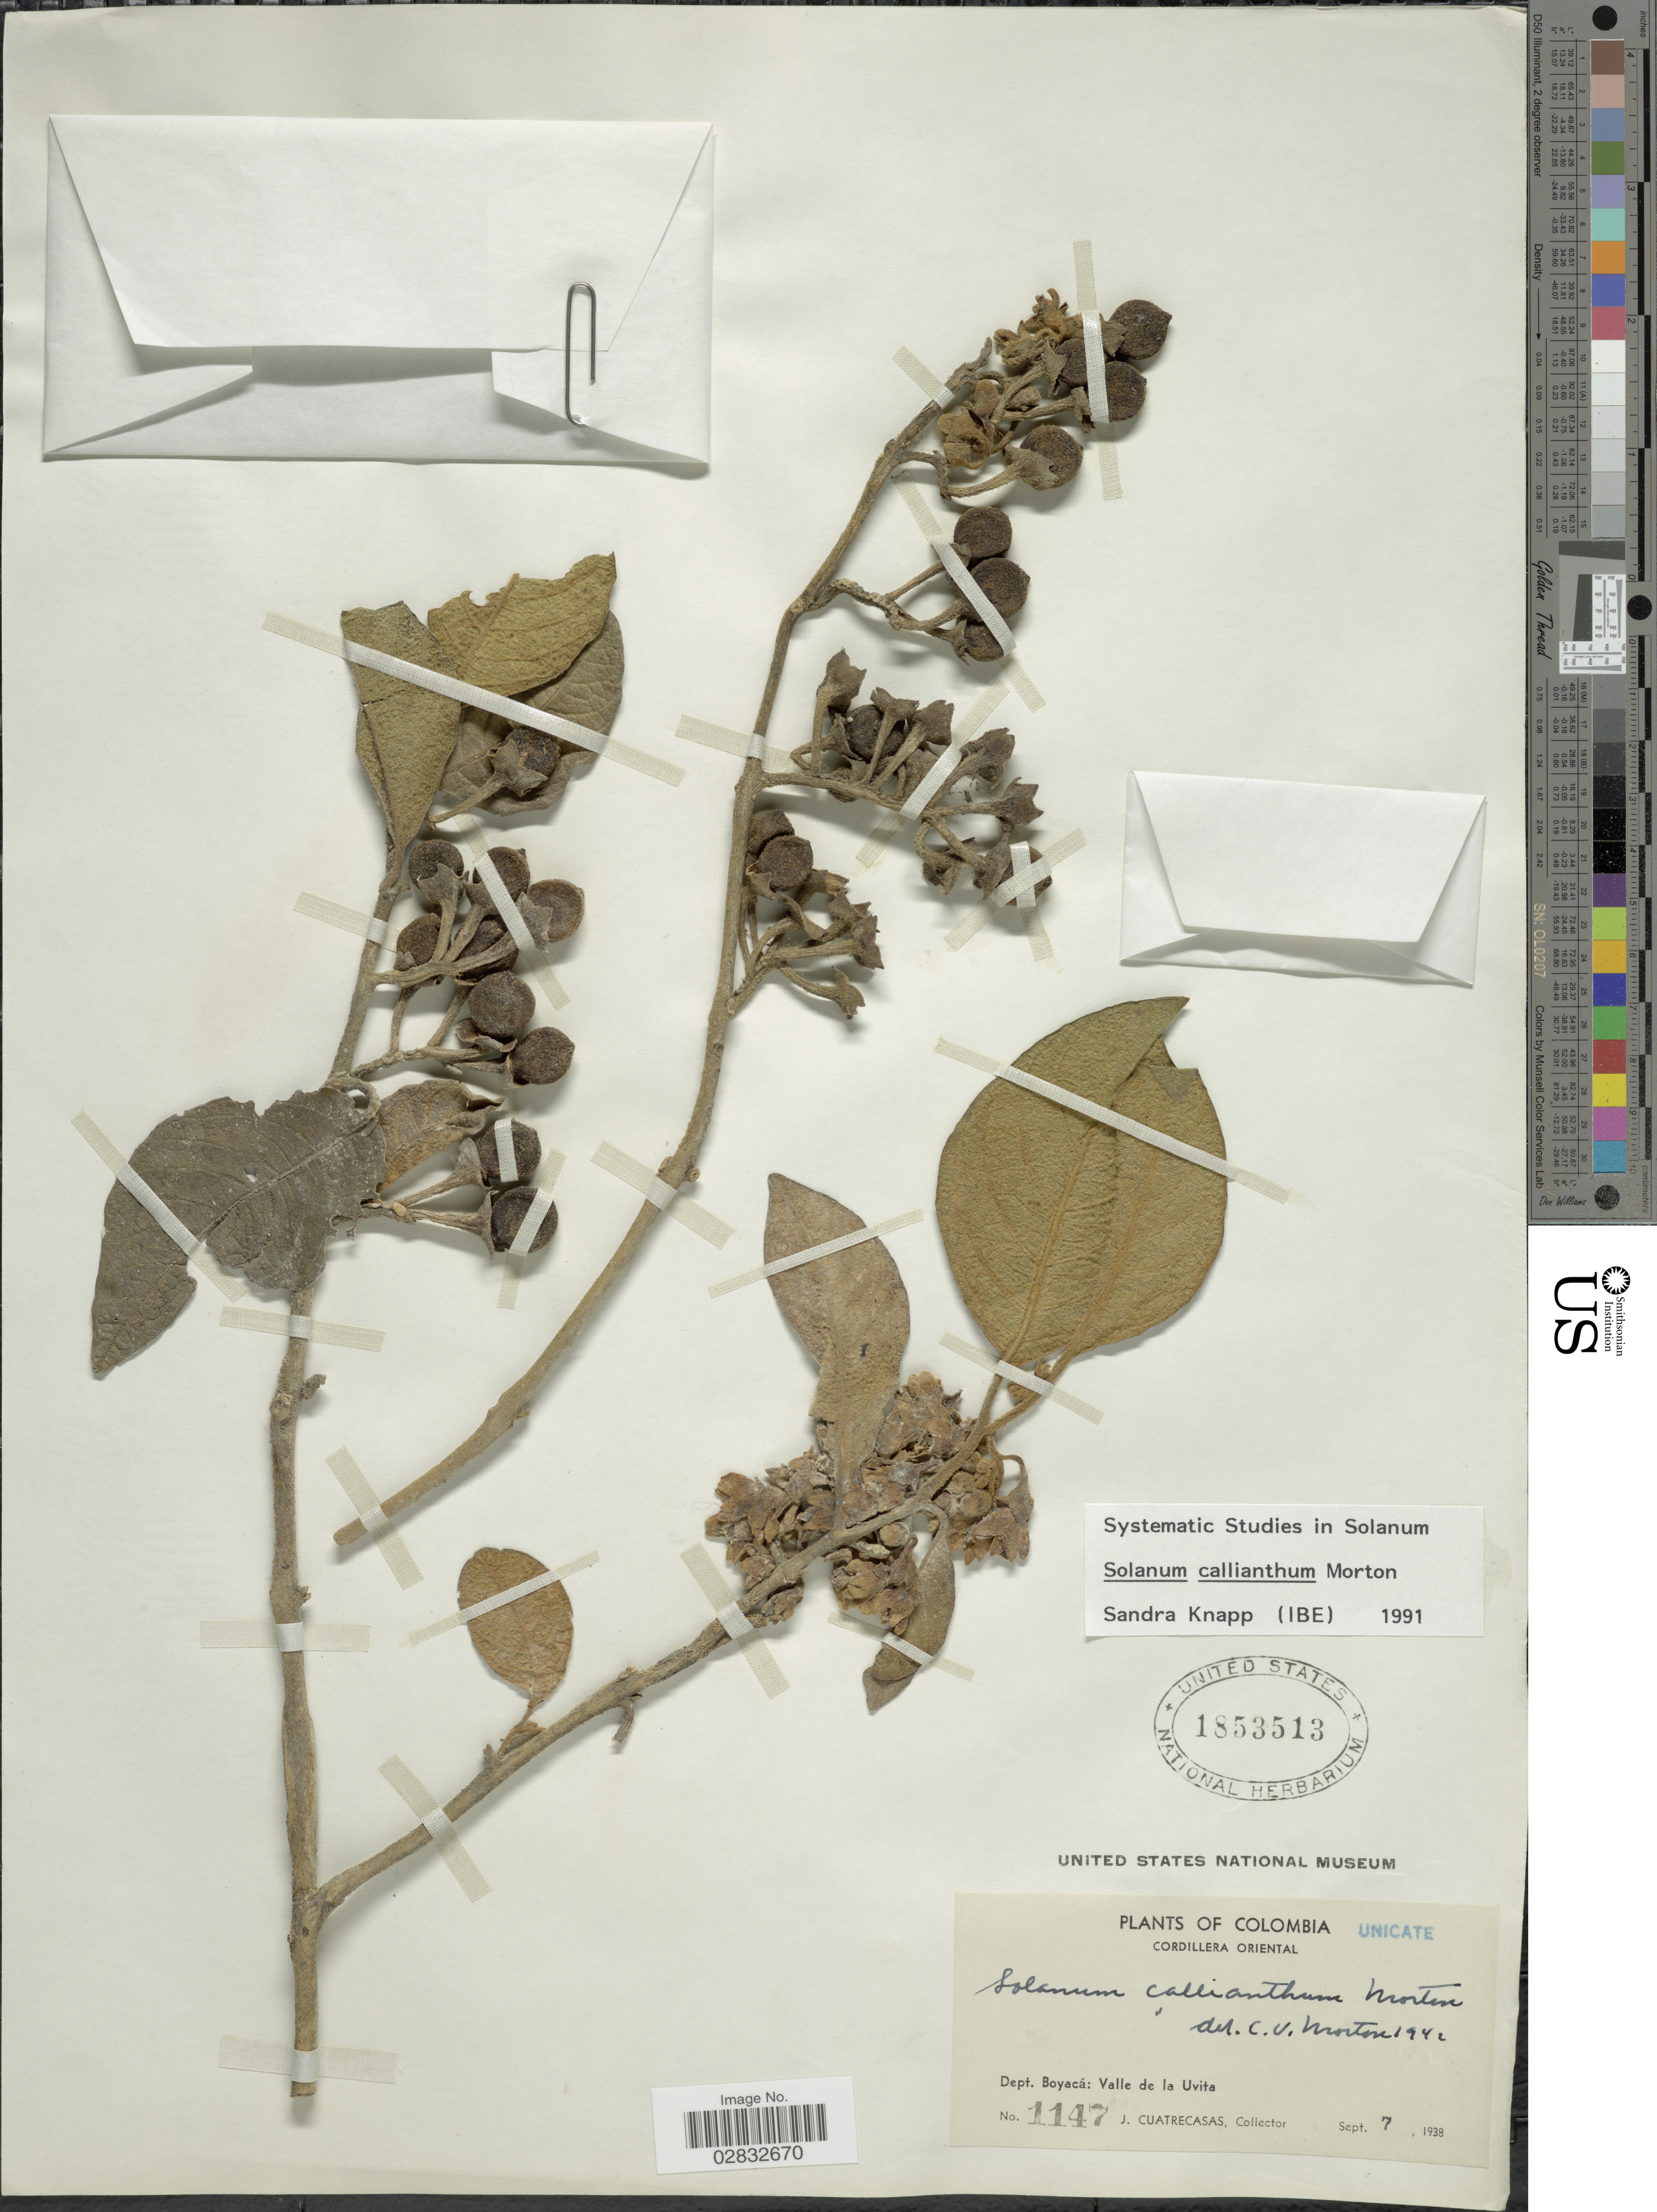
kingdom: Plantae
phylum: Tracheophyta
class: Magnoliopsida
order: Solanales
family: Solanaceae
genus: Solanum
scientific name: Solanum callianthum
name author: C.V. Morton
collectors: J. Cuatrecasas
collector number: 1147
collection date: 1938-09-07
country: Colombia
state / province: Boyacá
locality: Cordillera Oriental. Dept. Boyacá: Valle de la Uvita.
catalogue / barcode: US 1853513